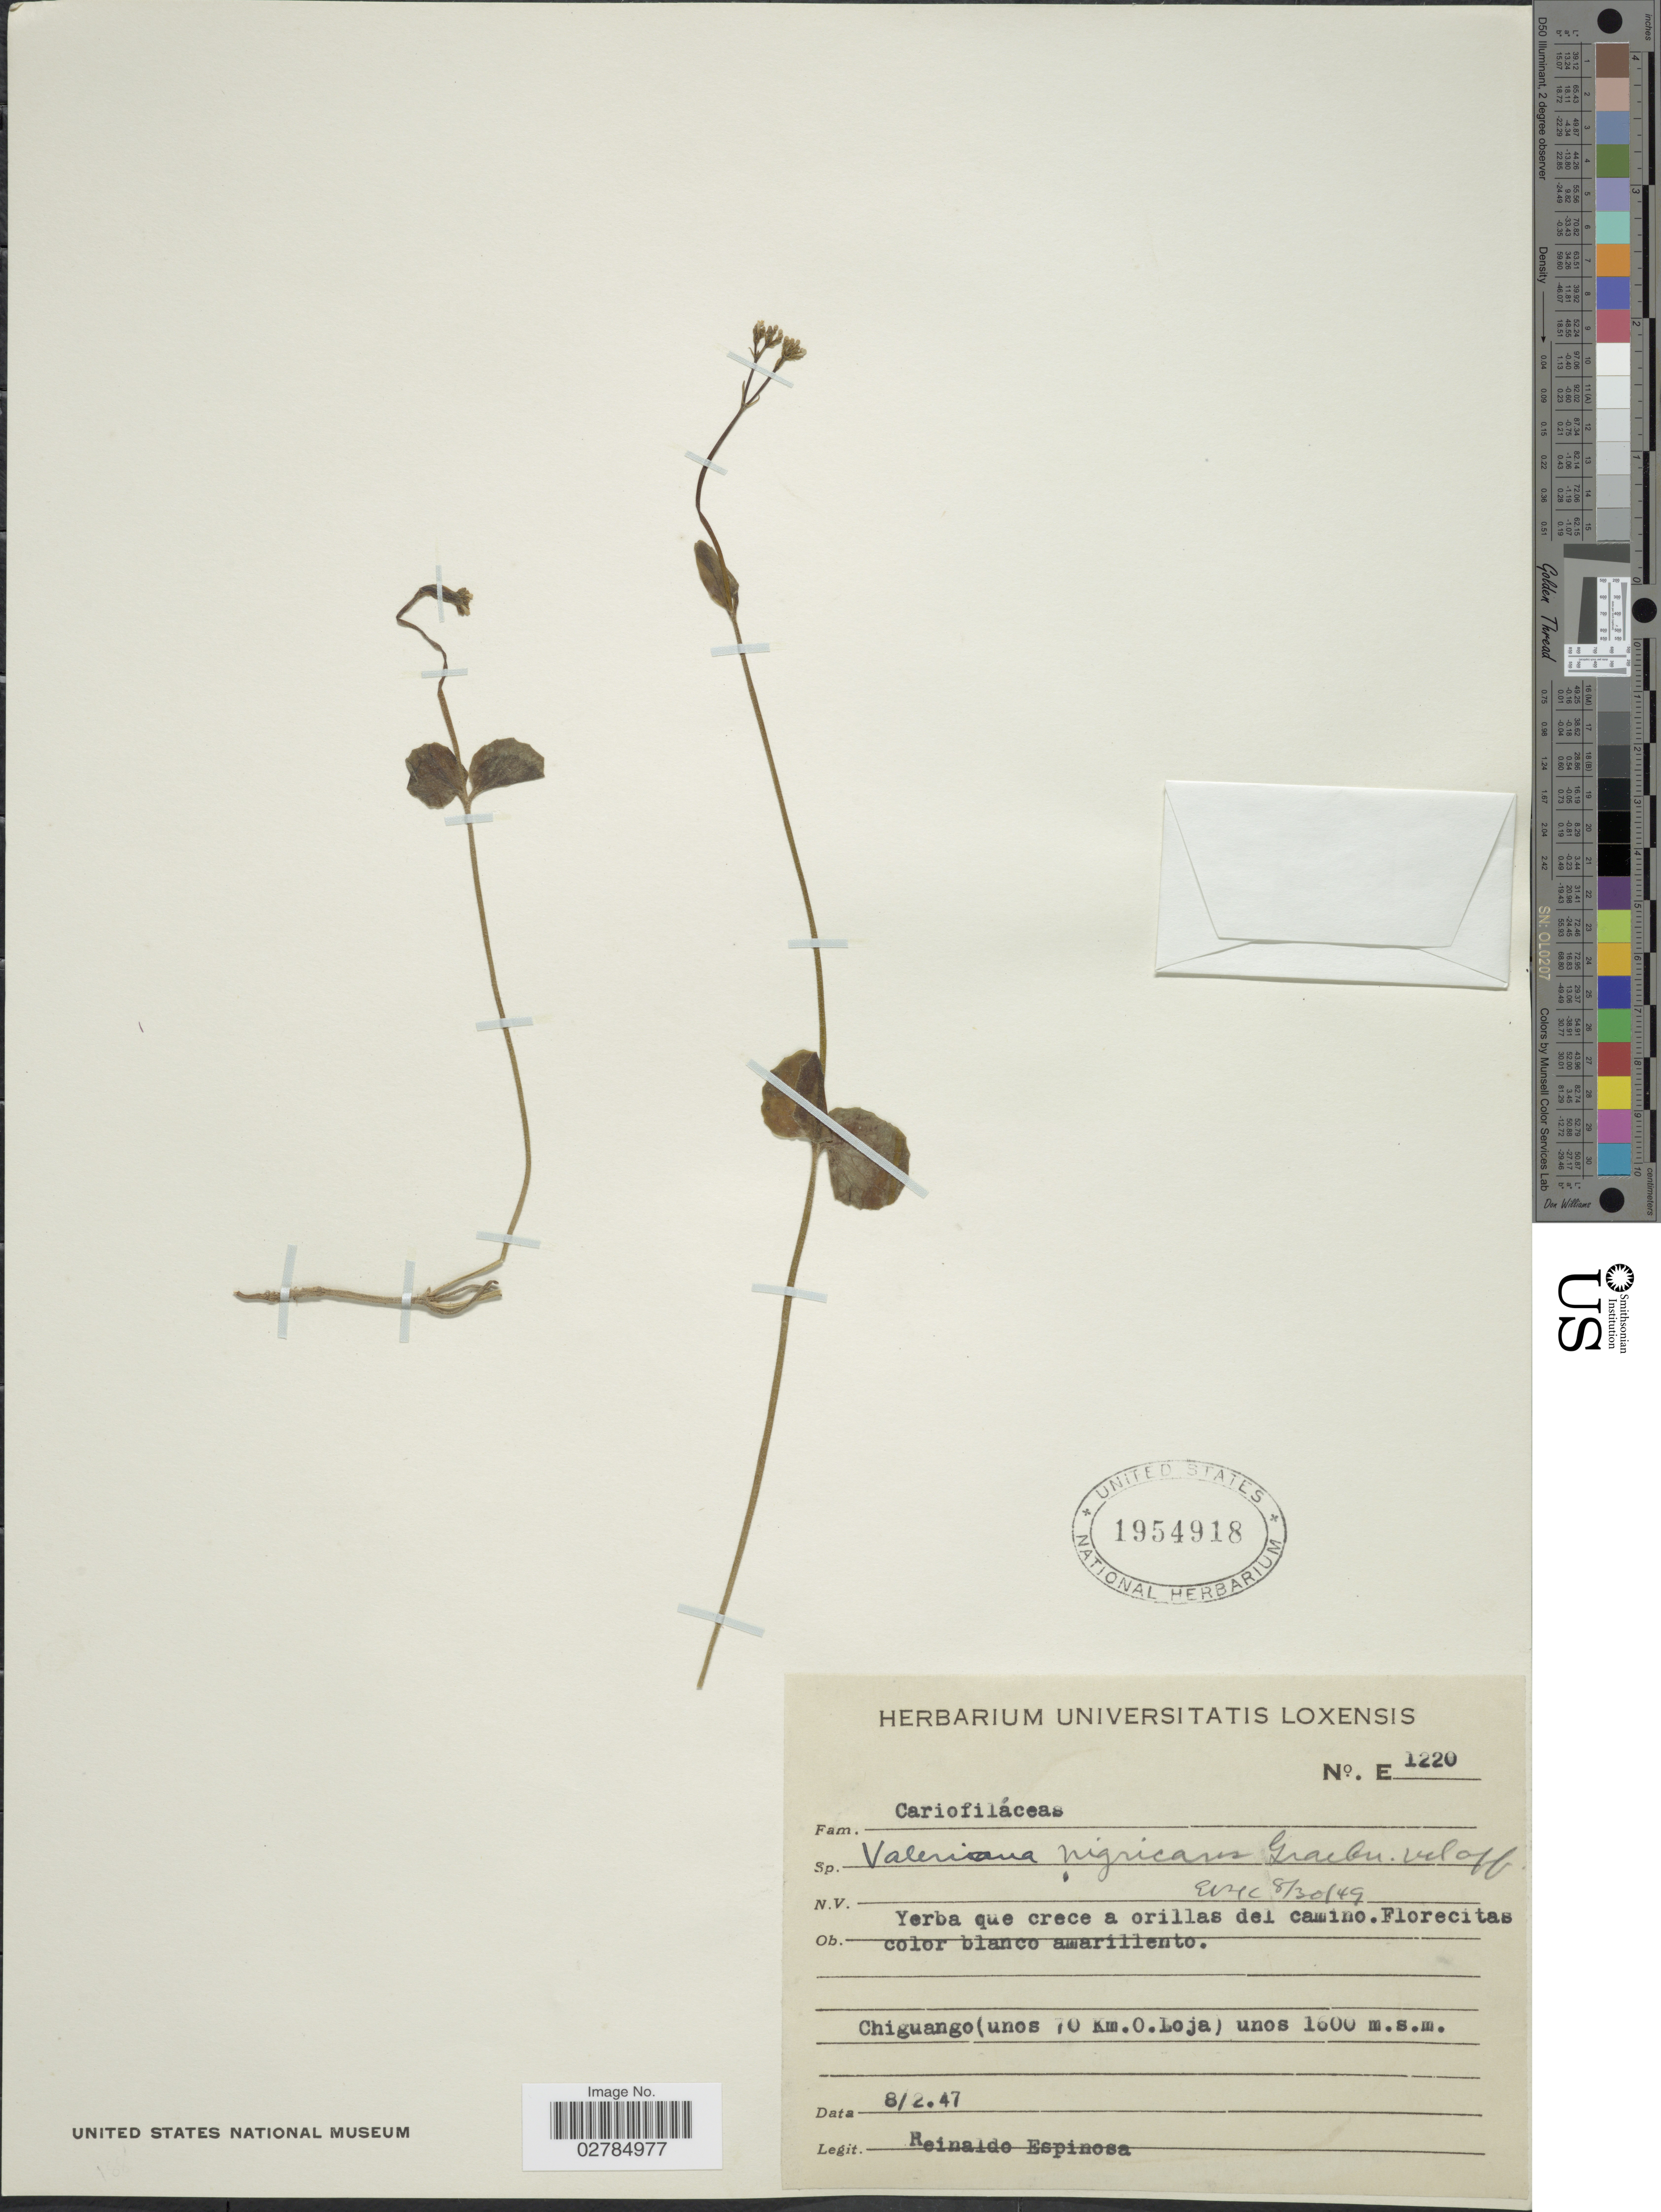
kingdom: Plantae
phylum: Tracheophyta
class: Magnoliopsida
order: Dipsacales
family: Caprifoliaceae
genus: Valeriana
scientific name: Valeriana nigricans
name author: Graebn.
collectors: R. Espinosa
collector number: E1220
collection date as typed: Transcribed d/m/y: 8/2/47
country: Ecuador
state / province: Loja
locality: Chiguango (unos 70 Km. O. Loja)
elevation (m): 1600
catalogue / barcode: US 1954918